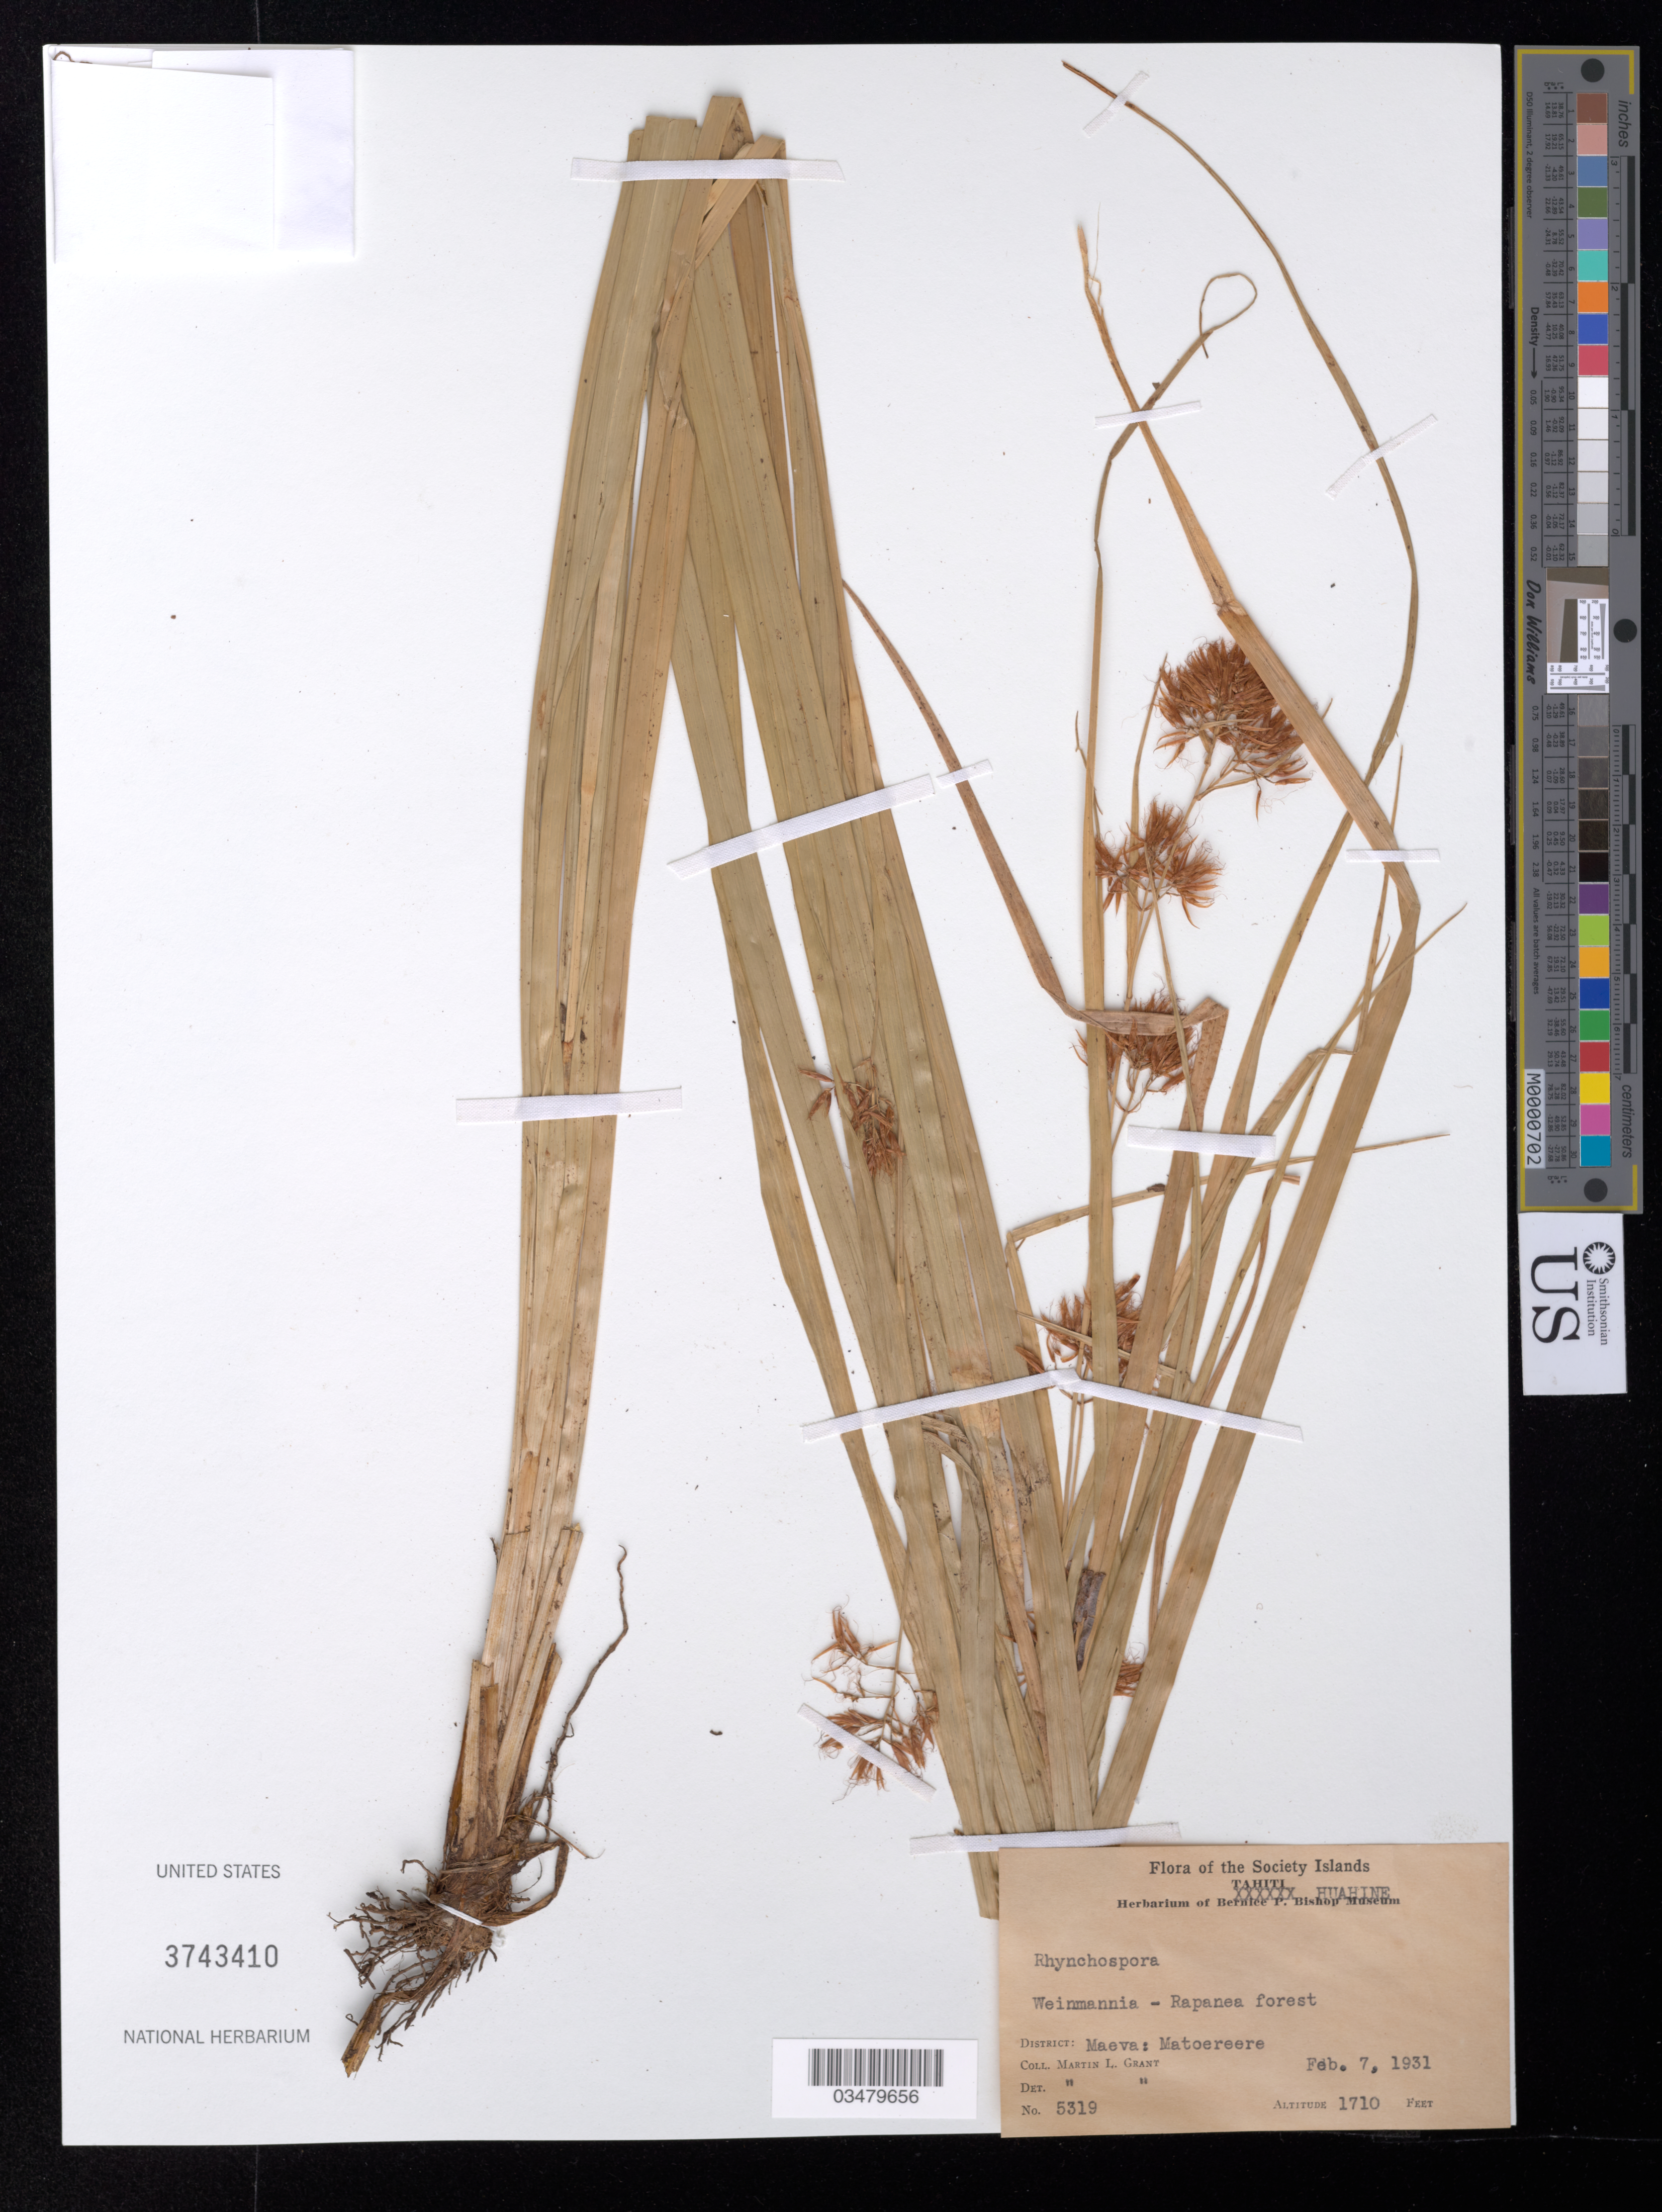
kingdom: Plantae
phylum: Tracheophyta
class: Liliopsida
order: Poales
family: Cyperaceae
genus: Rhynchospora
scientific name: Rhynchospora sp.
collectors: M. L. Grant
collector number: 5319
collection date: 1931-02-07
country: French Polynesia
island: Huahine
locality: The Society Islands, District: Maeva: Matoereere.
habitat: Forest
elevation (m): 521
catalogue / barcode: US 3743410